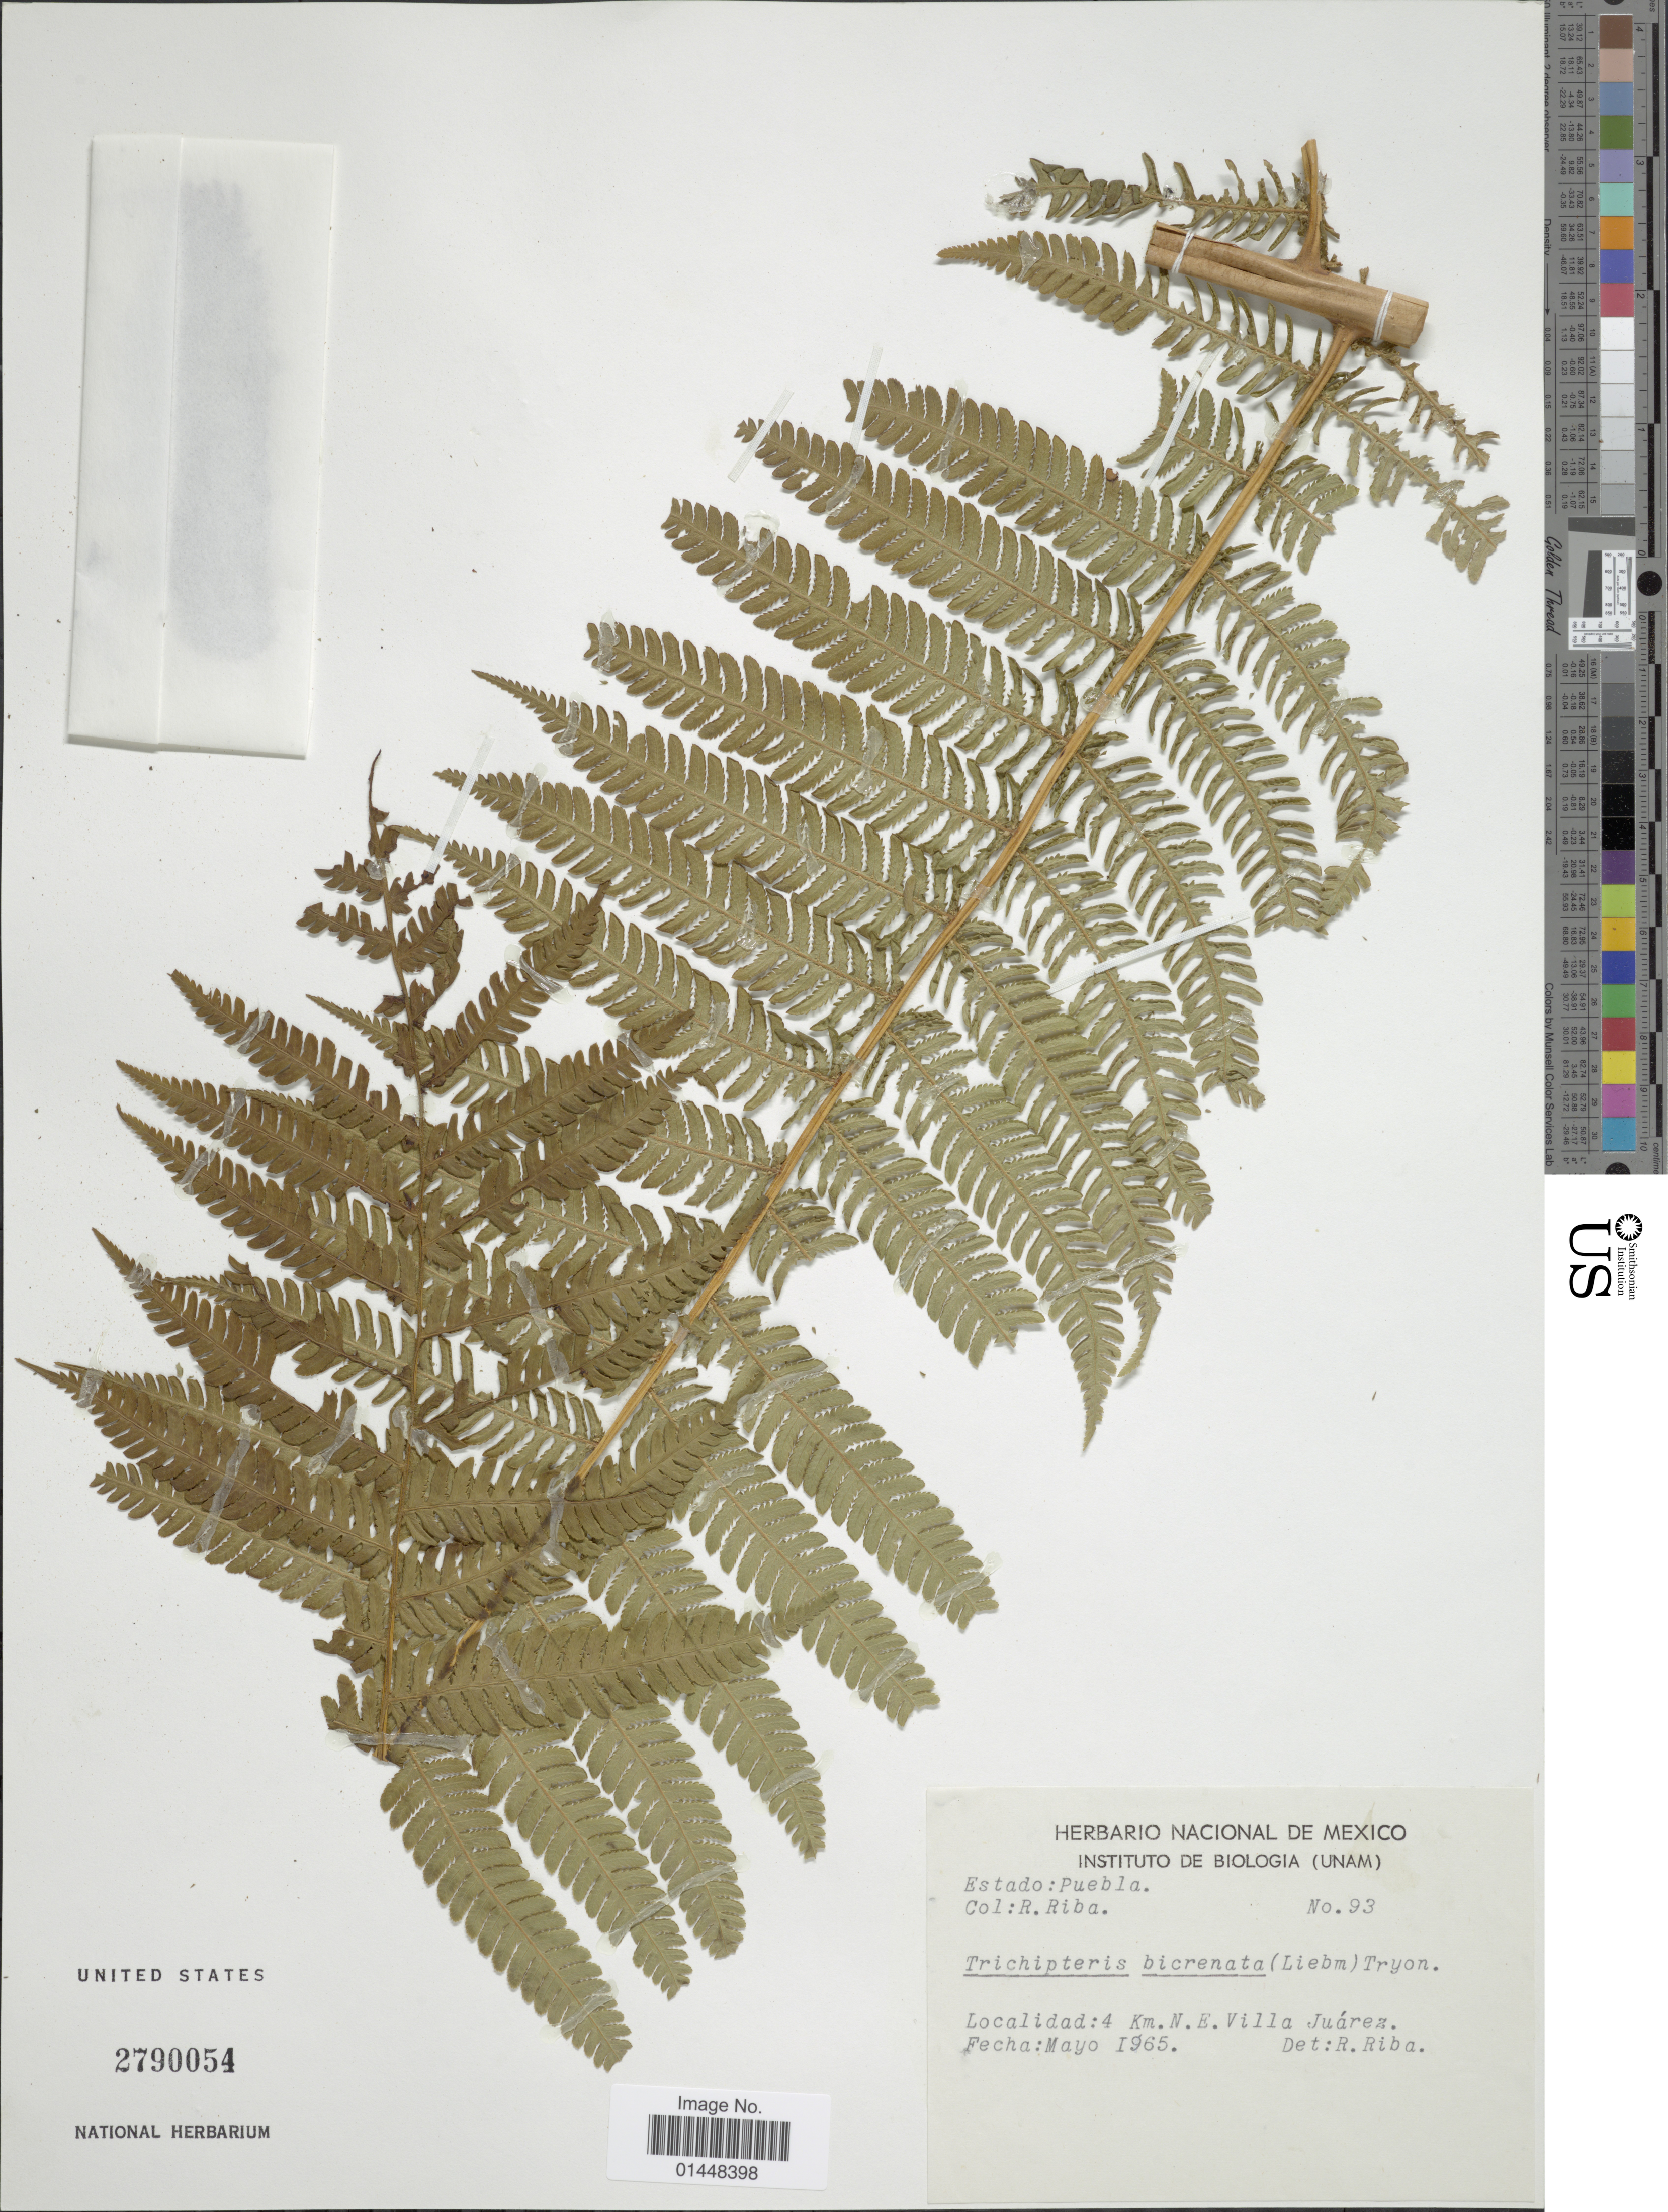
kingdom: Plantae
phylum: Tracheophyta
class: Polypodiopsida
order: Cyatheales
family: Cyatheaceae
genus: Cyathea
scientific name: Cyathea bicrenata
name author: Liebm.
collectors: R. Riba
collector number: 93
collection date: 1965-05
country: Mexico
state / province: Puebla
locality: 4 Km. N.E Villa Juarez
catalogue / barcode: US 2790054